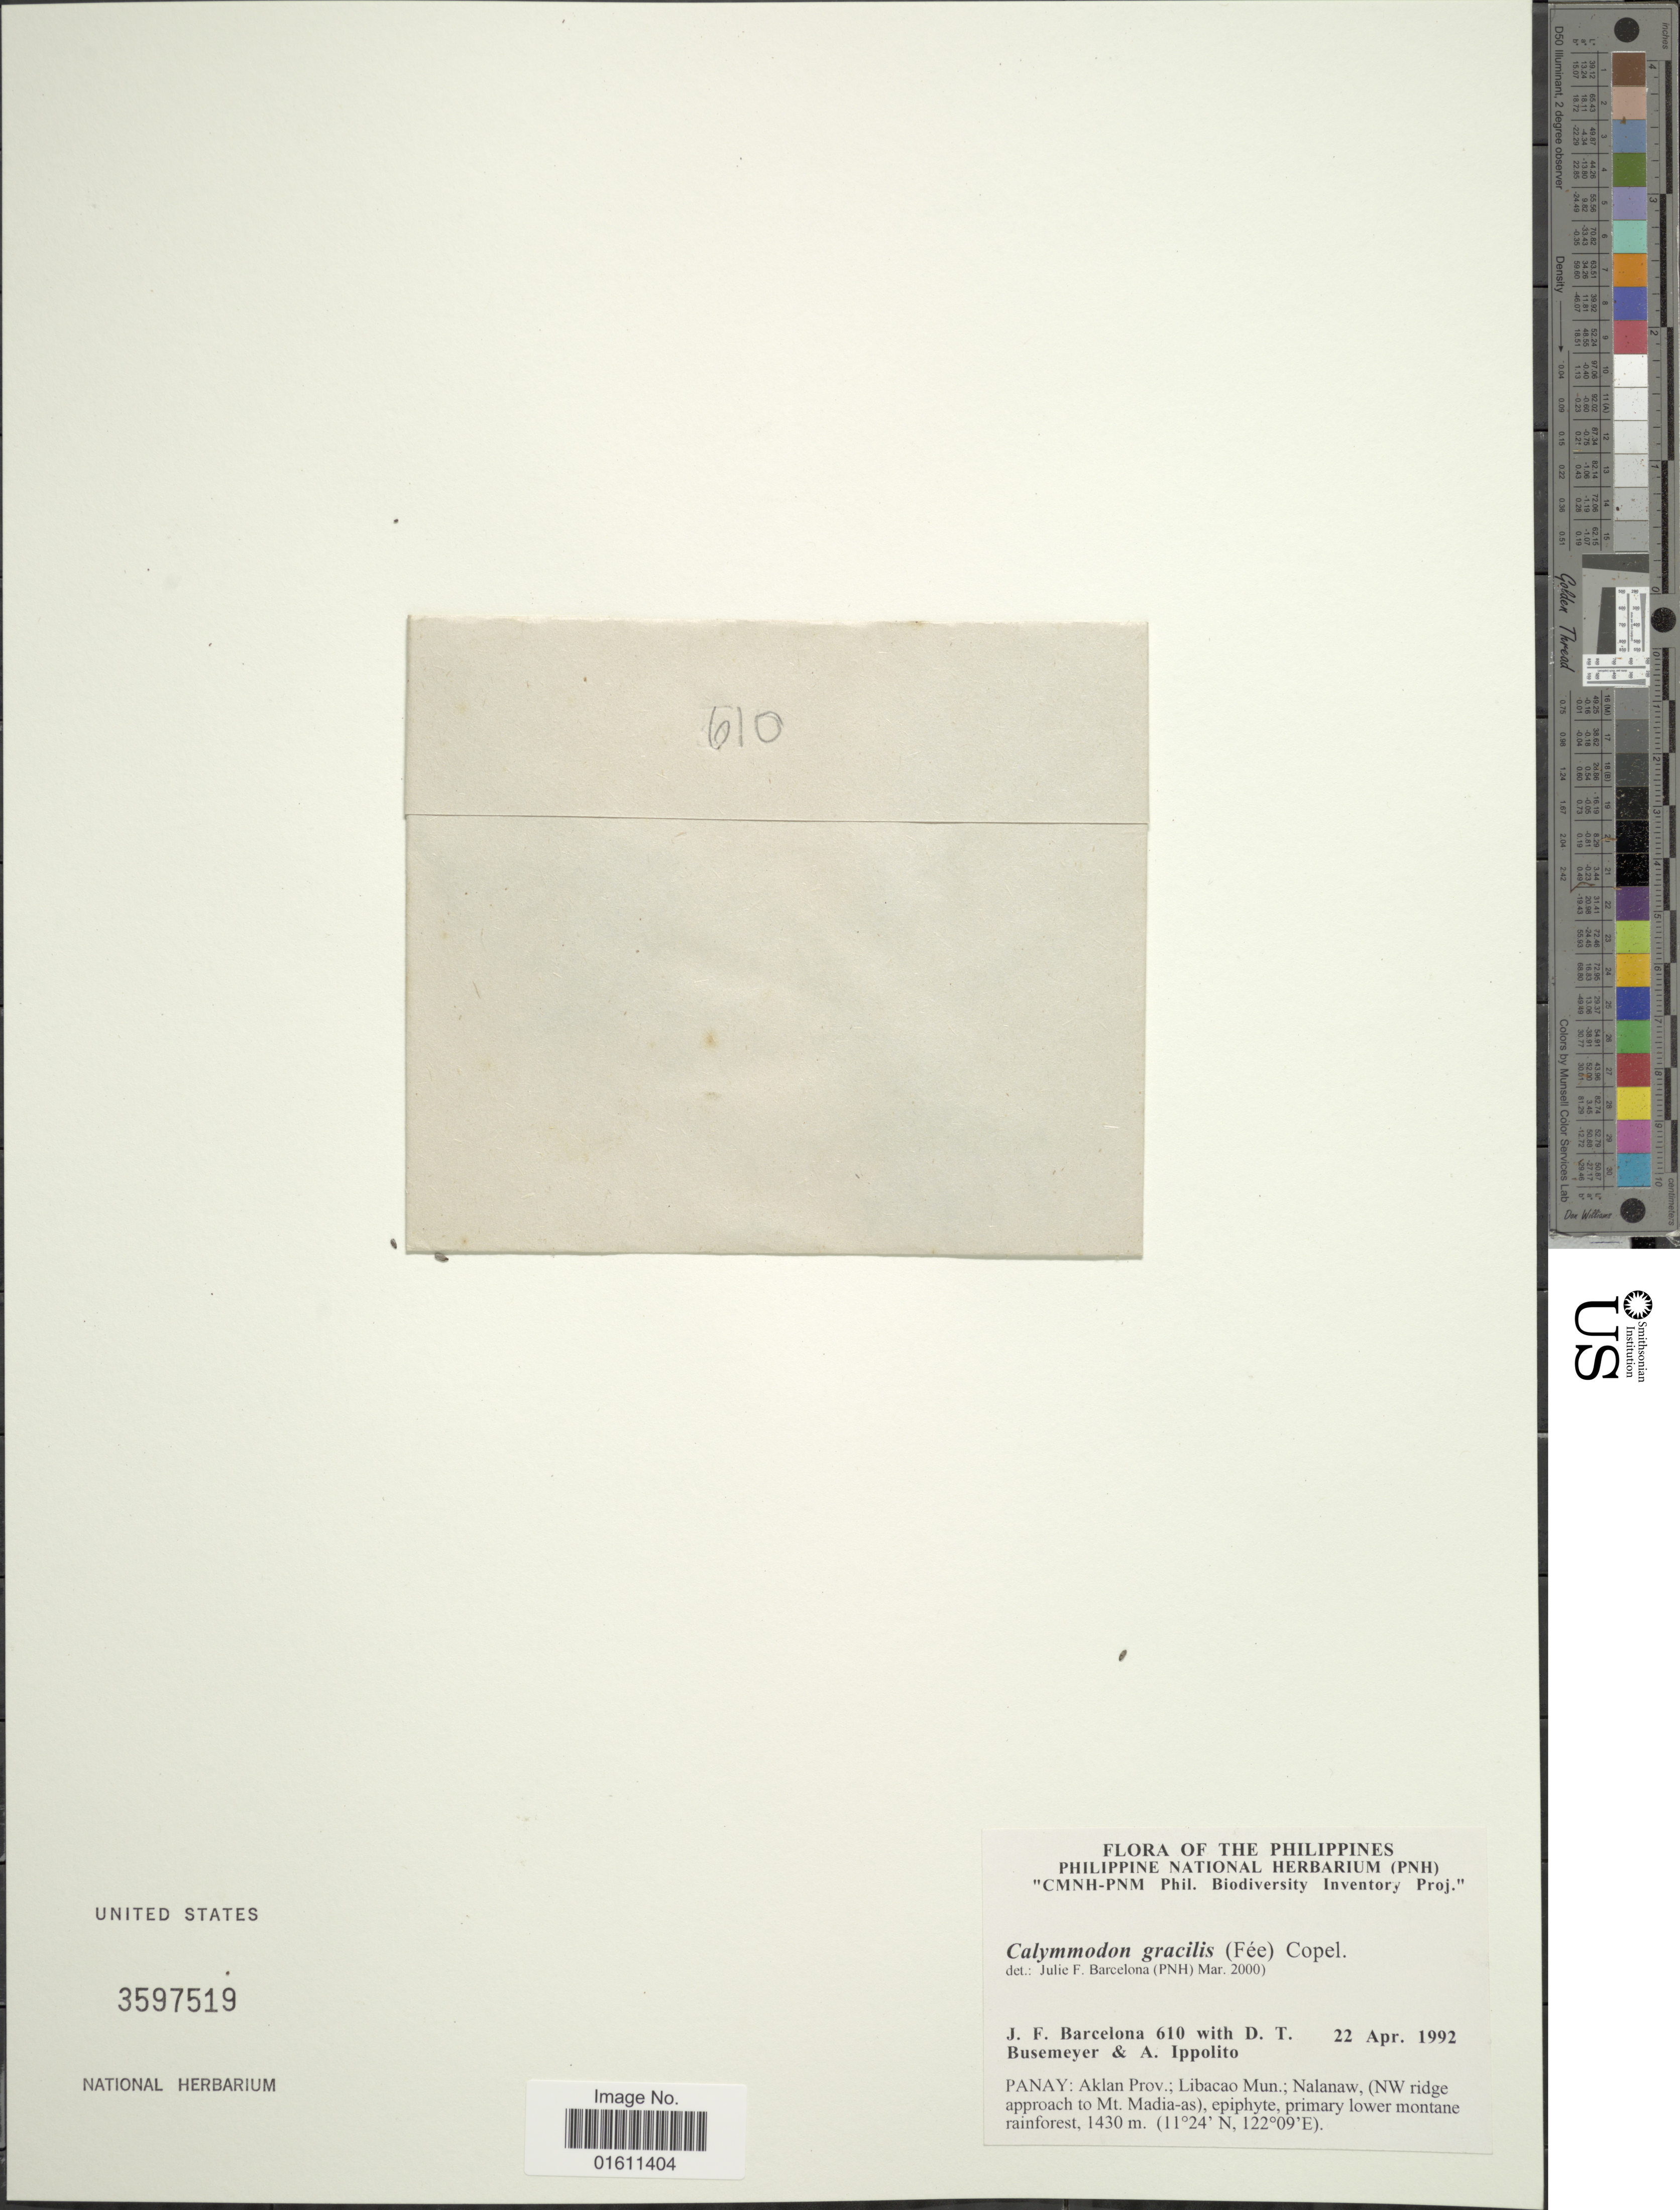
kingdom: Plantae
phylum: Tracheophyta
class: Polypodiopsida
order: Polypodiales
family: Polypodiaceae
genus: Calymmodon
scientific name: Calymmodon gracilis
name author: (Fée) Copel.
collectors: J. F. Barcelona, D. Busemeyer & A. Ippolito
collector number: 610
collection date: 1992-04-22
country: Philippines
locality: The Philippines, Panay: Aklan Prov.; Libacao Mun.; Nalanaw, (NW ridge approach to Mt. Madia-as).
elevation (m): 1430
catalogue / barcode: US 3597519